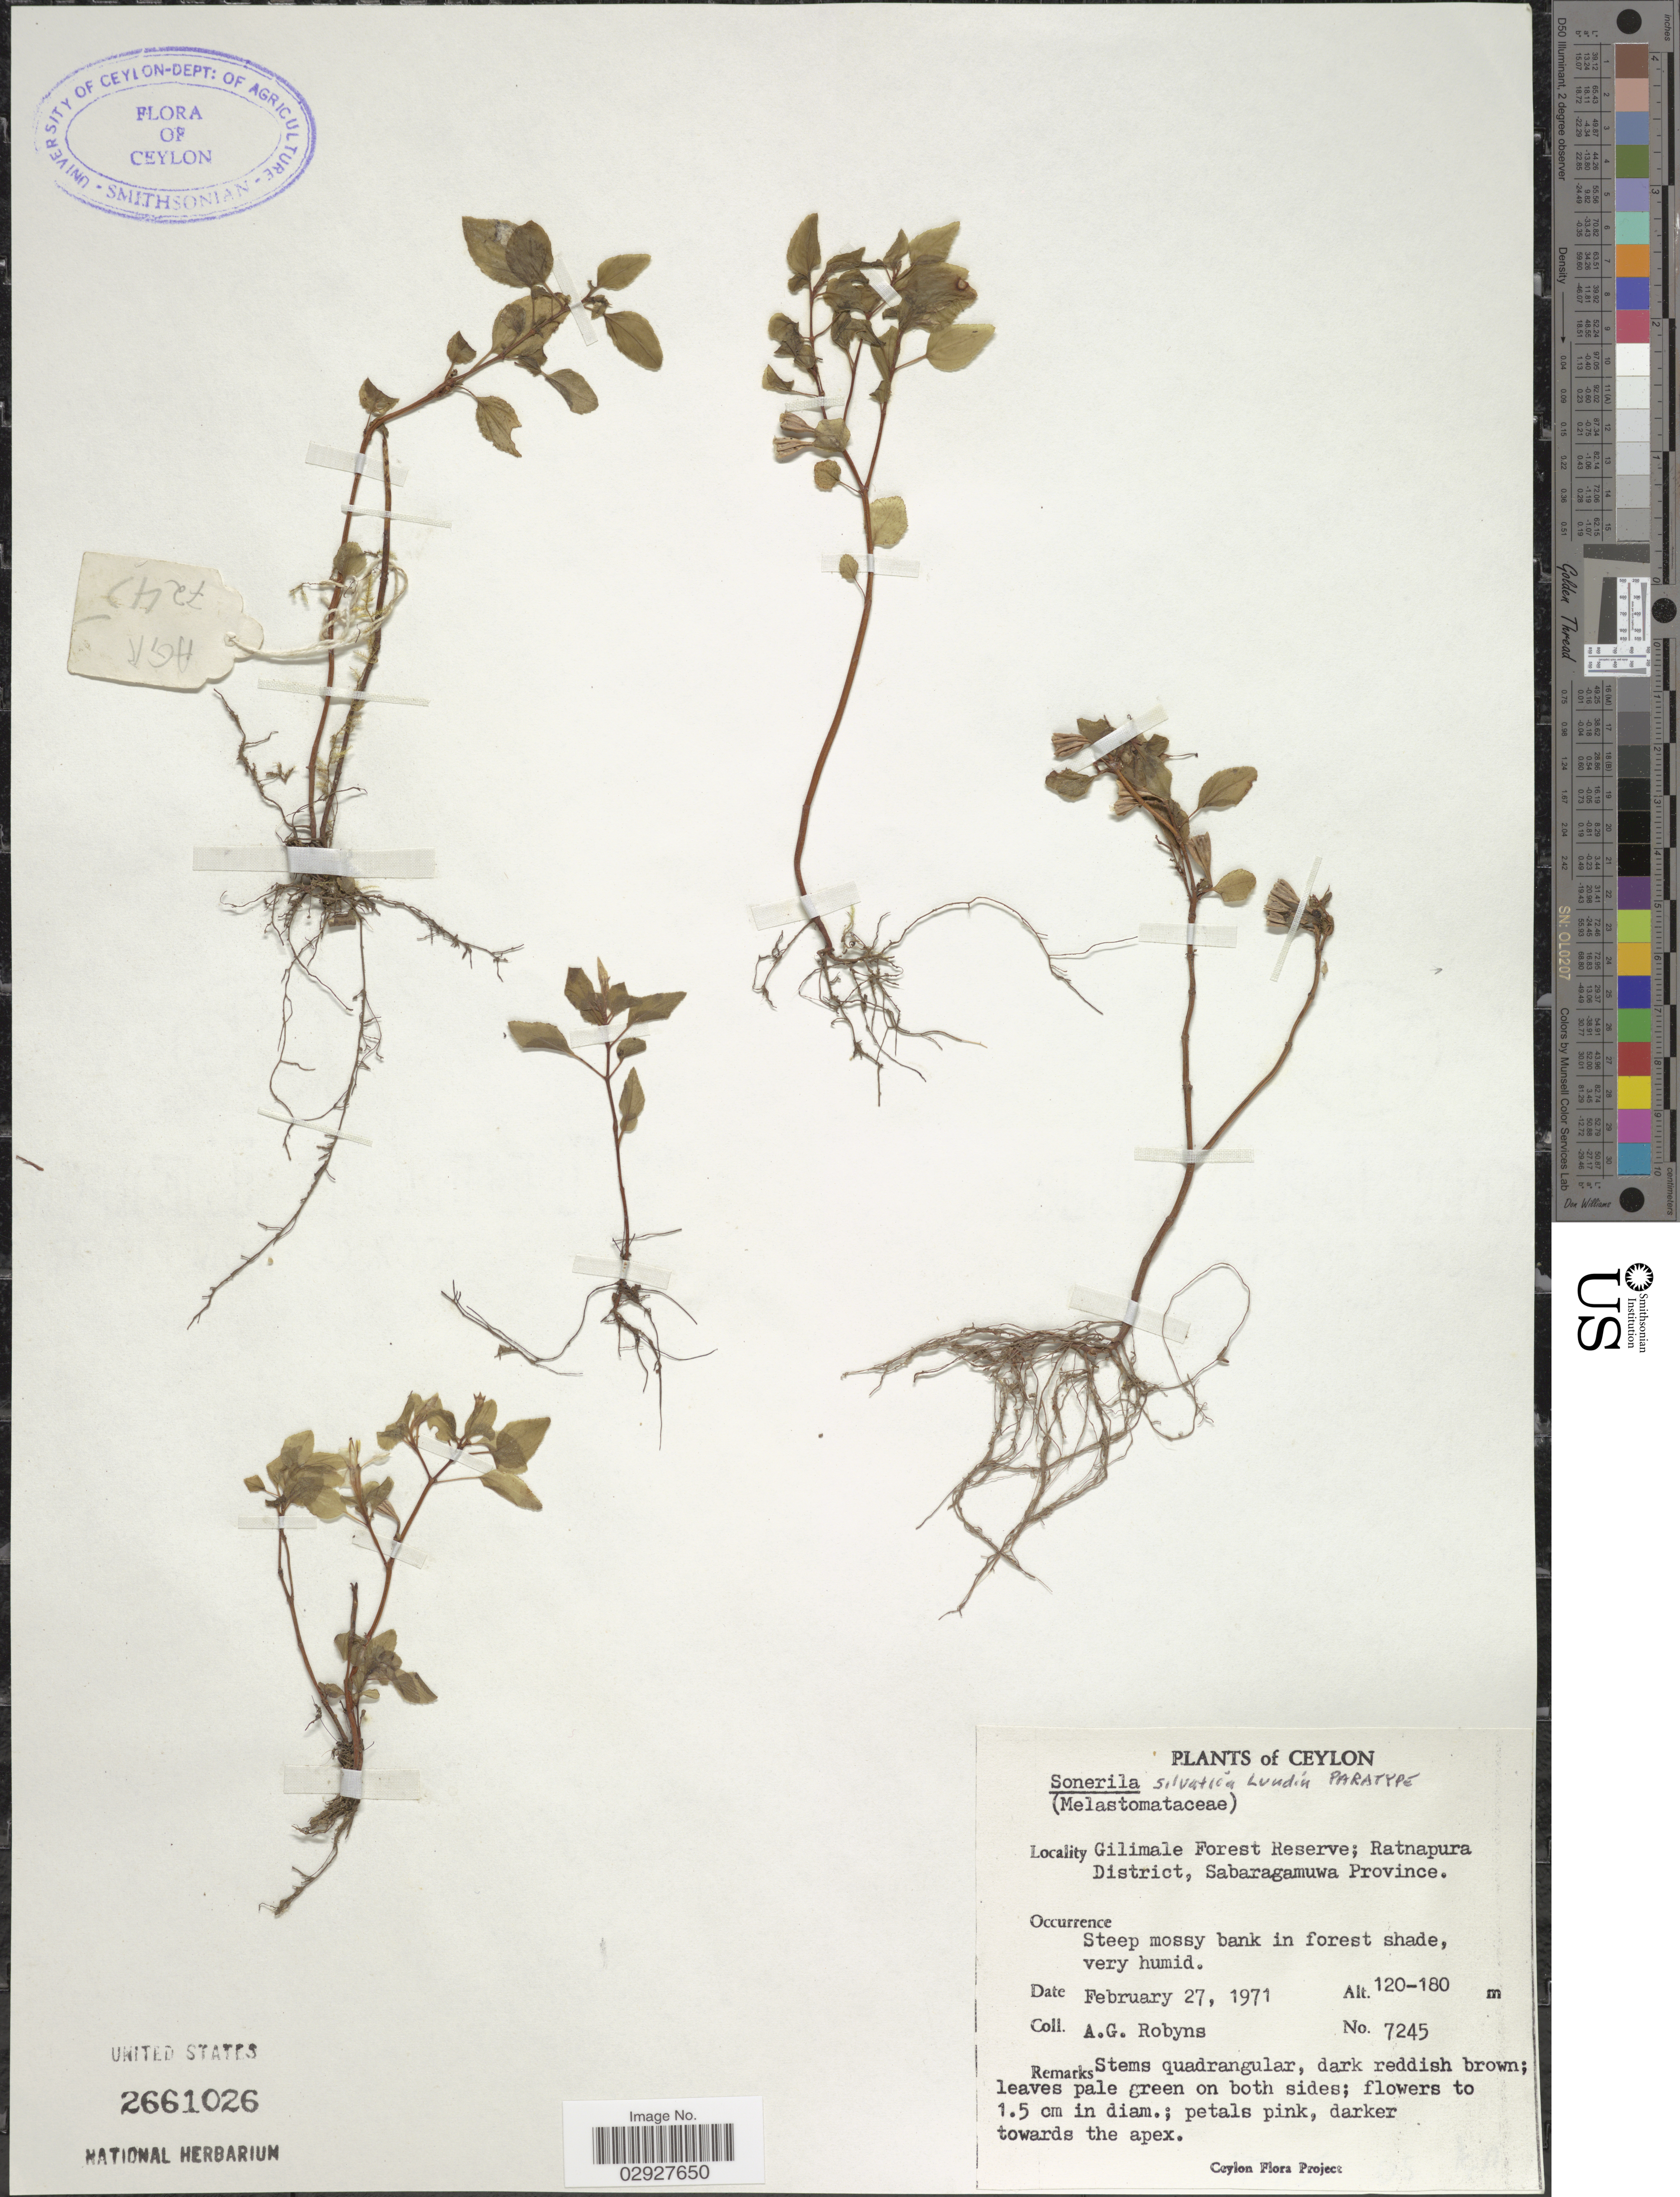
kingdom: Plantae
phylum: Tracheophyta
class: Magnoliopsida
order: Myrtales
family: Melastomataceae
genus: Sonerila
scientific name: Sonerila silvatica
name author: Lundin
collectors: A. Robyns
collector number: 7245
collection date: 1971-02-27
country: Sri Lanka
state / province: Sabaragamuwa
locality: Ceylon. Gilimale Forest Reserve; Ratnapura District.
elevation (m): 120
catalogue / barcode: US 2661026